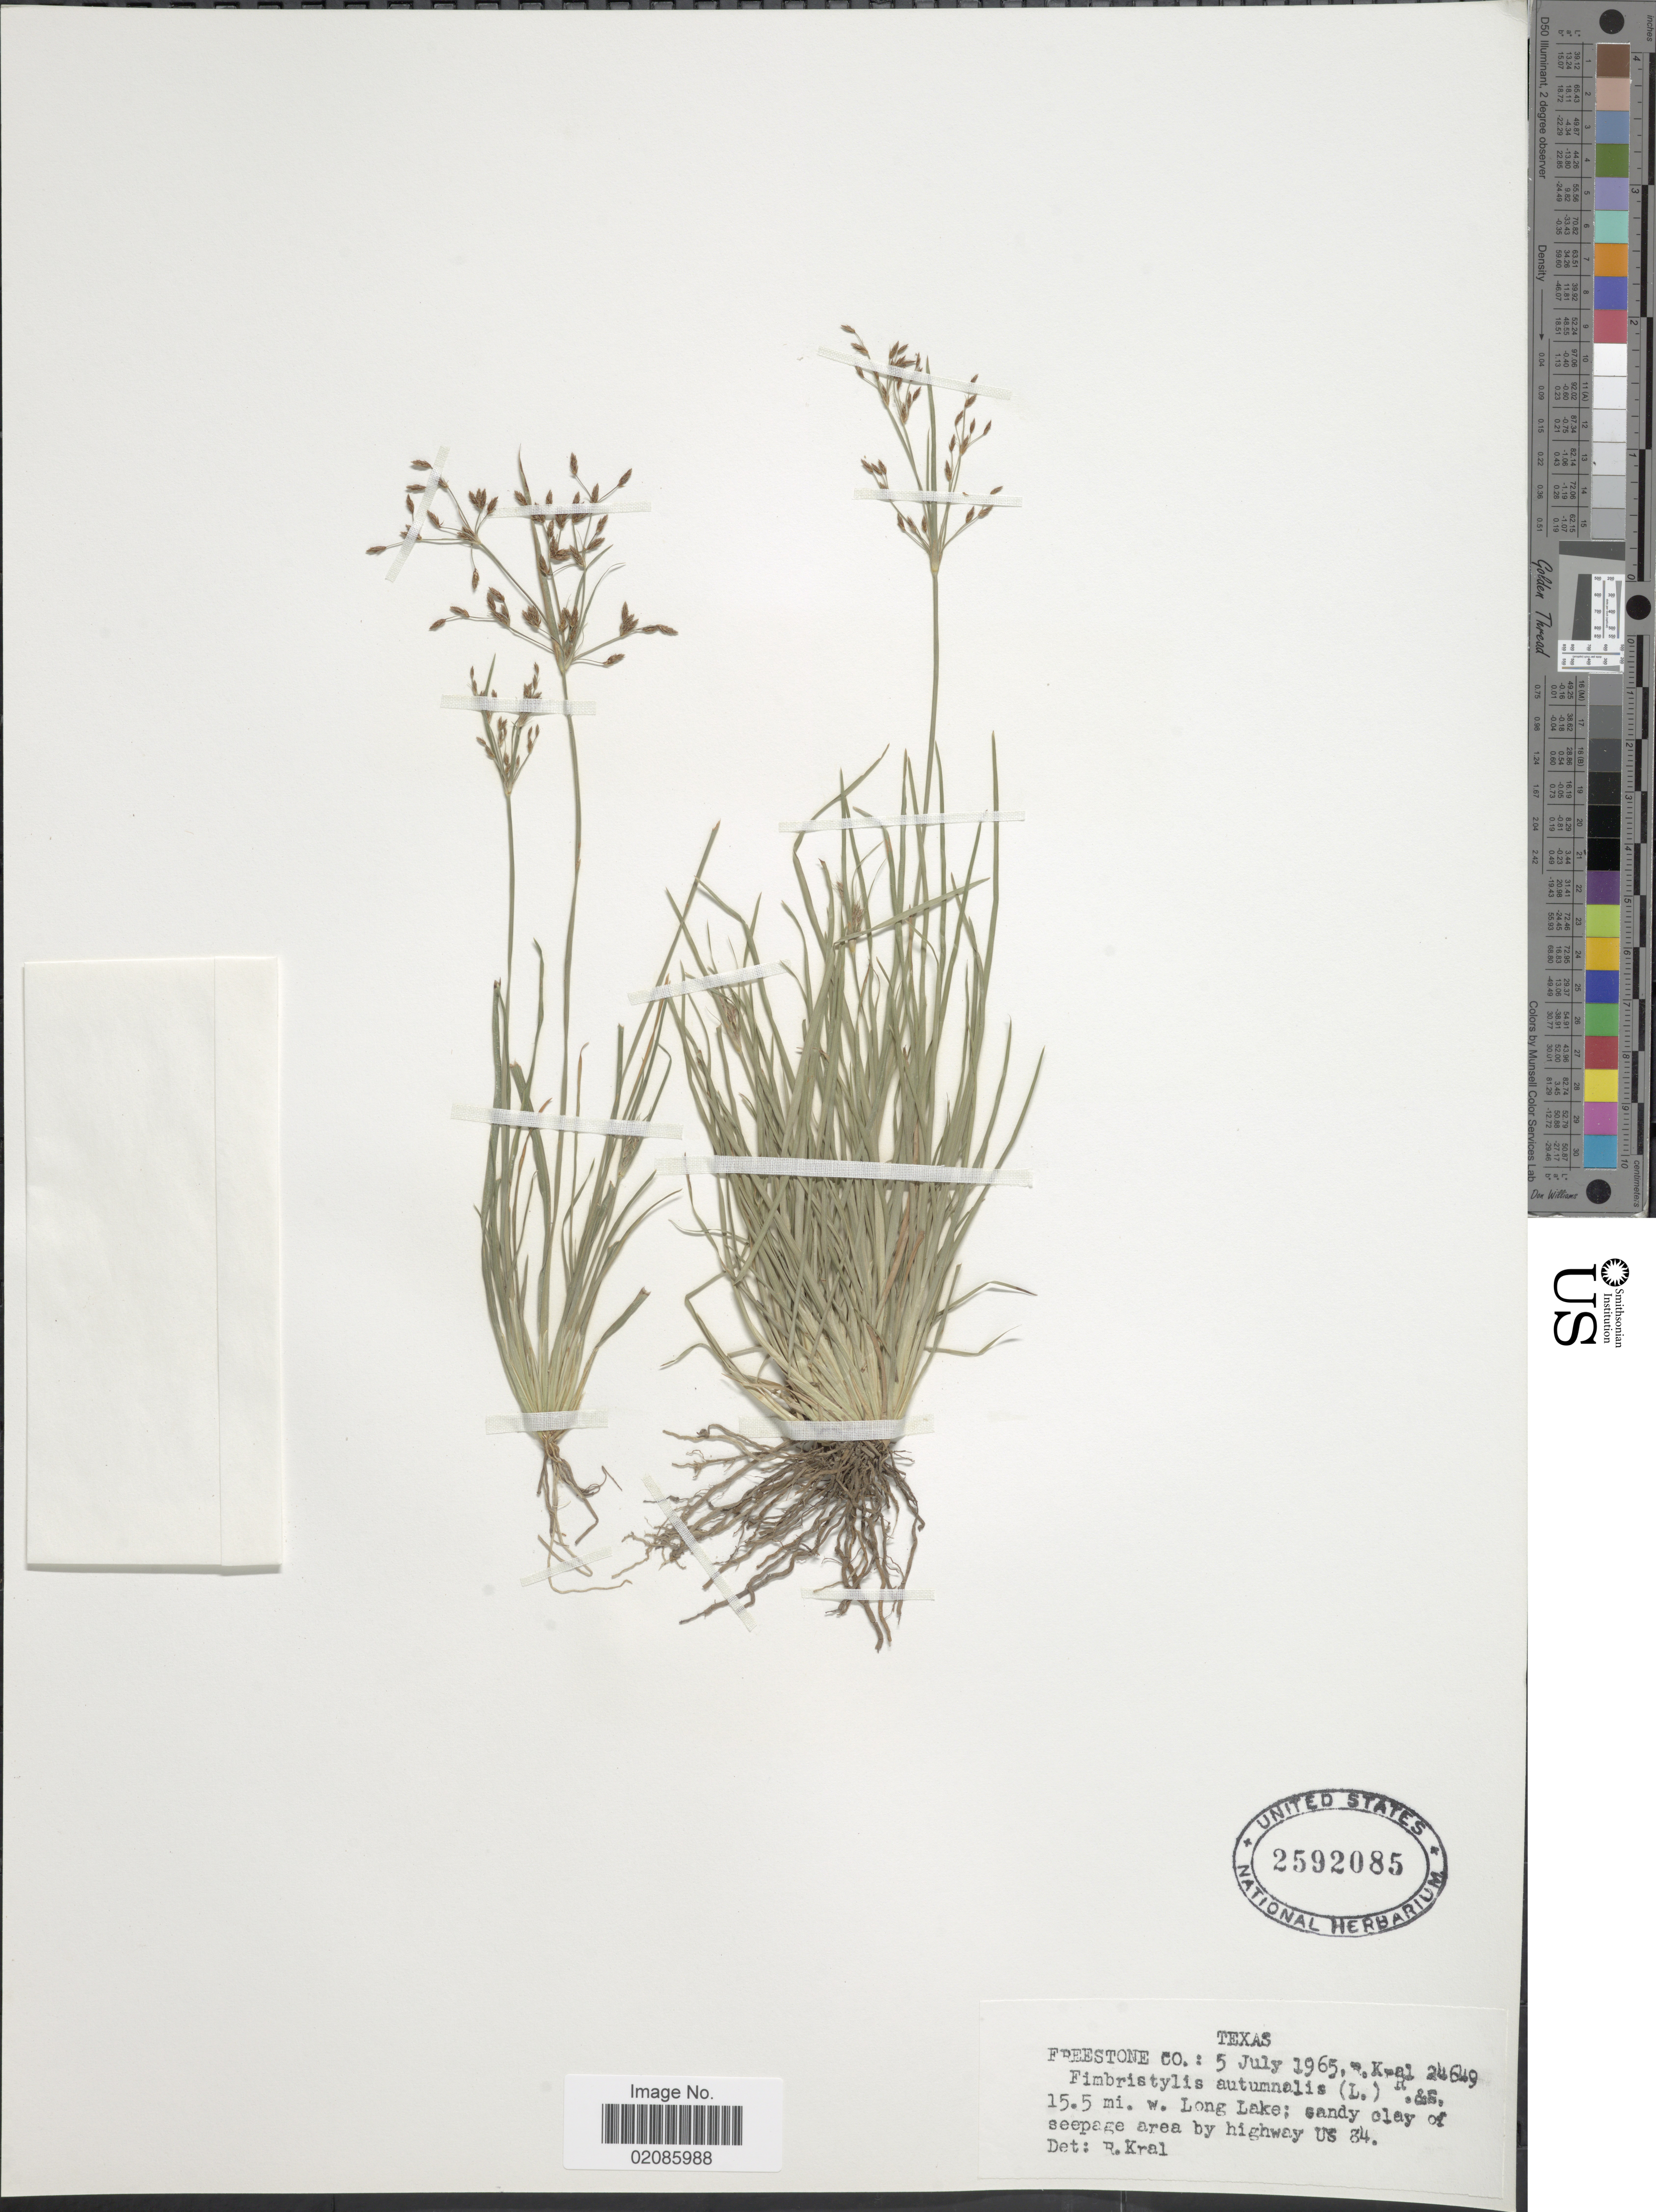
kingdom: Plantae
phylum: Tracheophyta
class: Liliopsida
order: Poales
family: Cyperaceae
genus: Fimbristylis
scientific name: Fimbristylis autumnalis (L.) Roem. & Schult.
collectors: R. Kral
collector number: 24649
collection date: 1965-07-05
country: United States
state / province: Texas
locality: Freestone Co. 15.5 mi. w. Long Lake; sandy clay of seepage area by highway US 84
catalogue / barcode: US 2592085